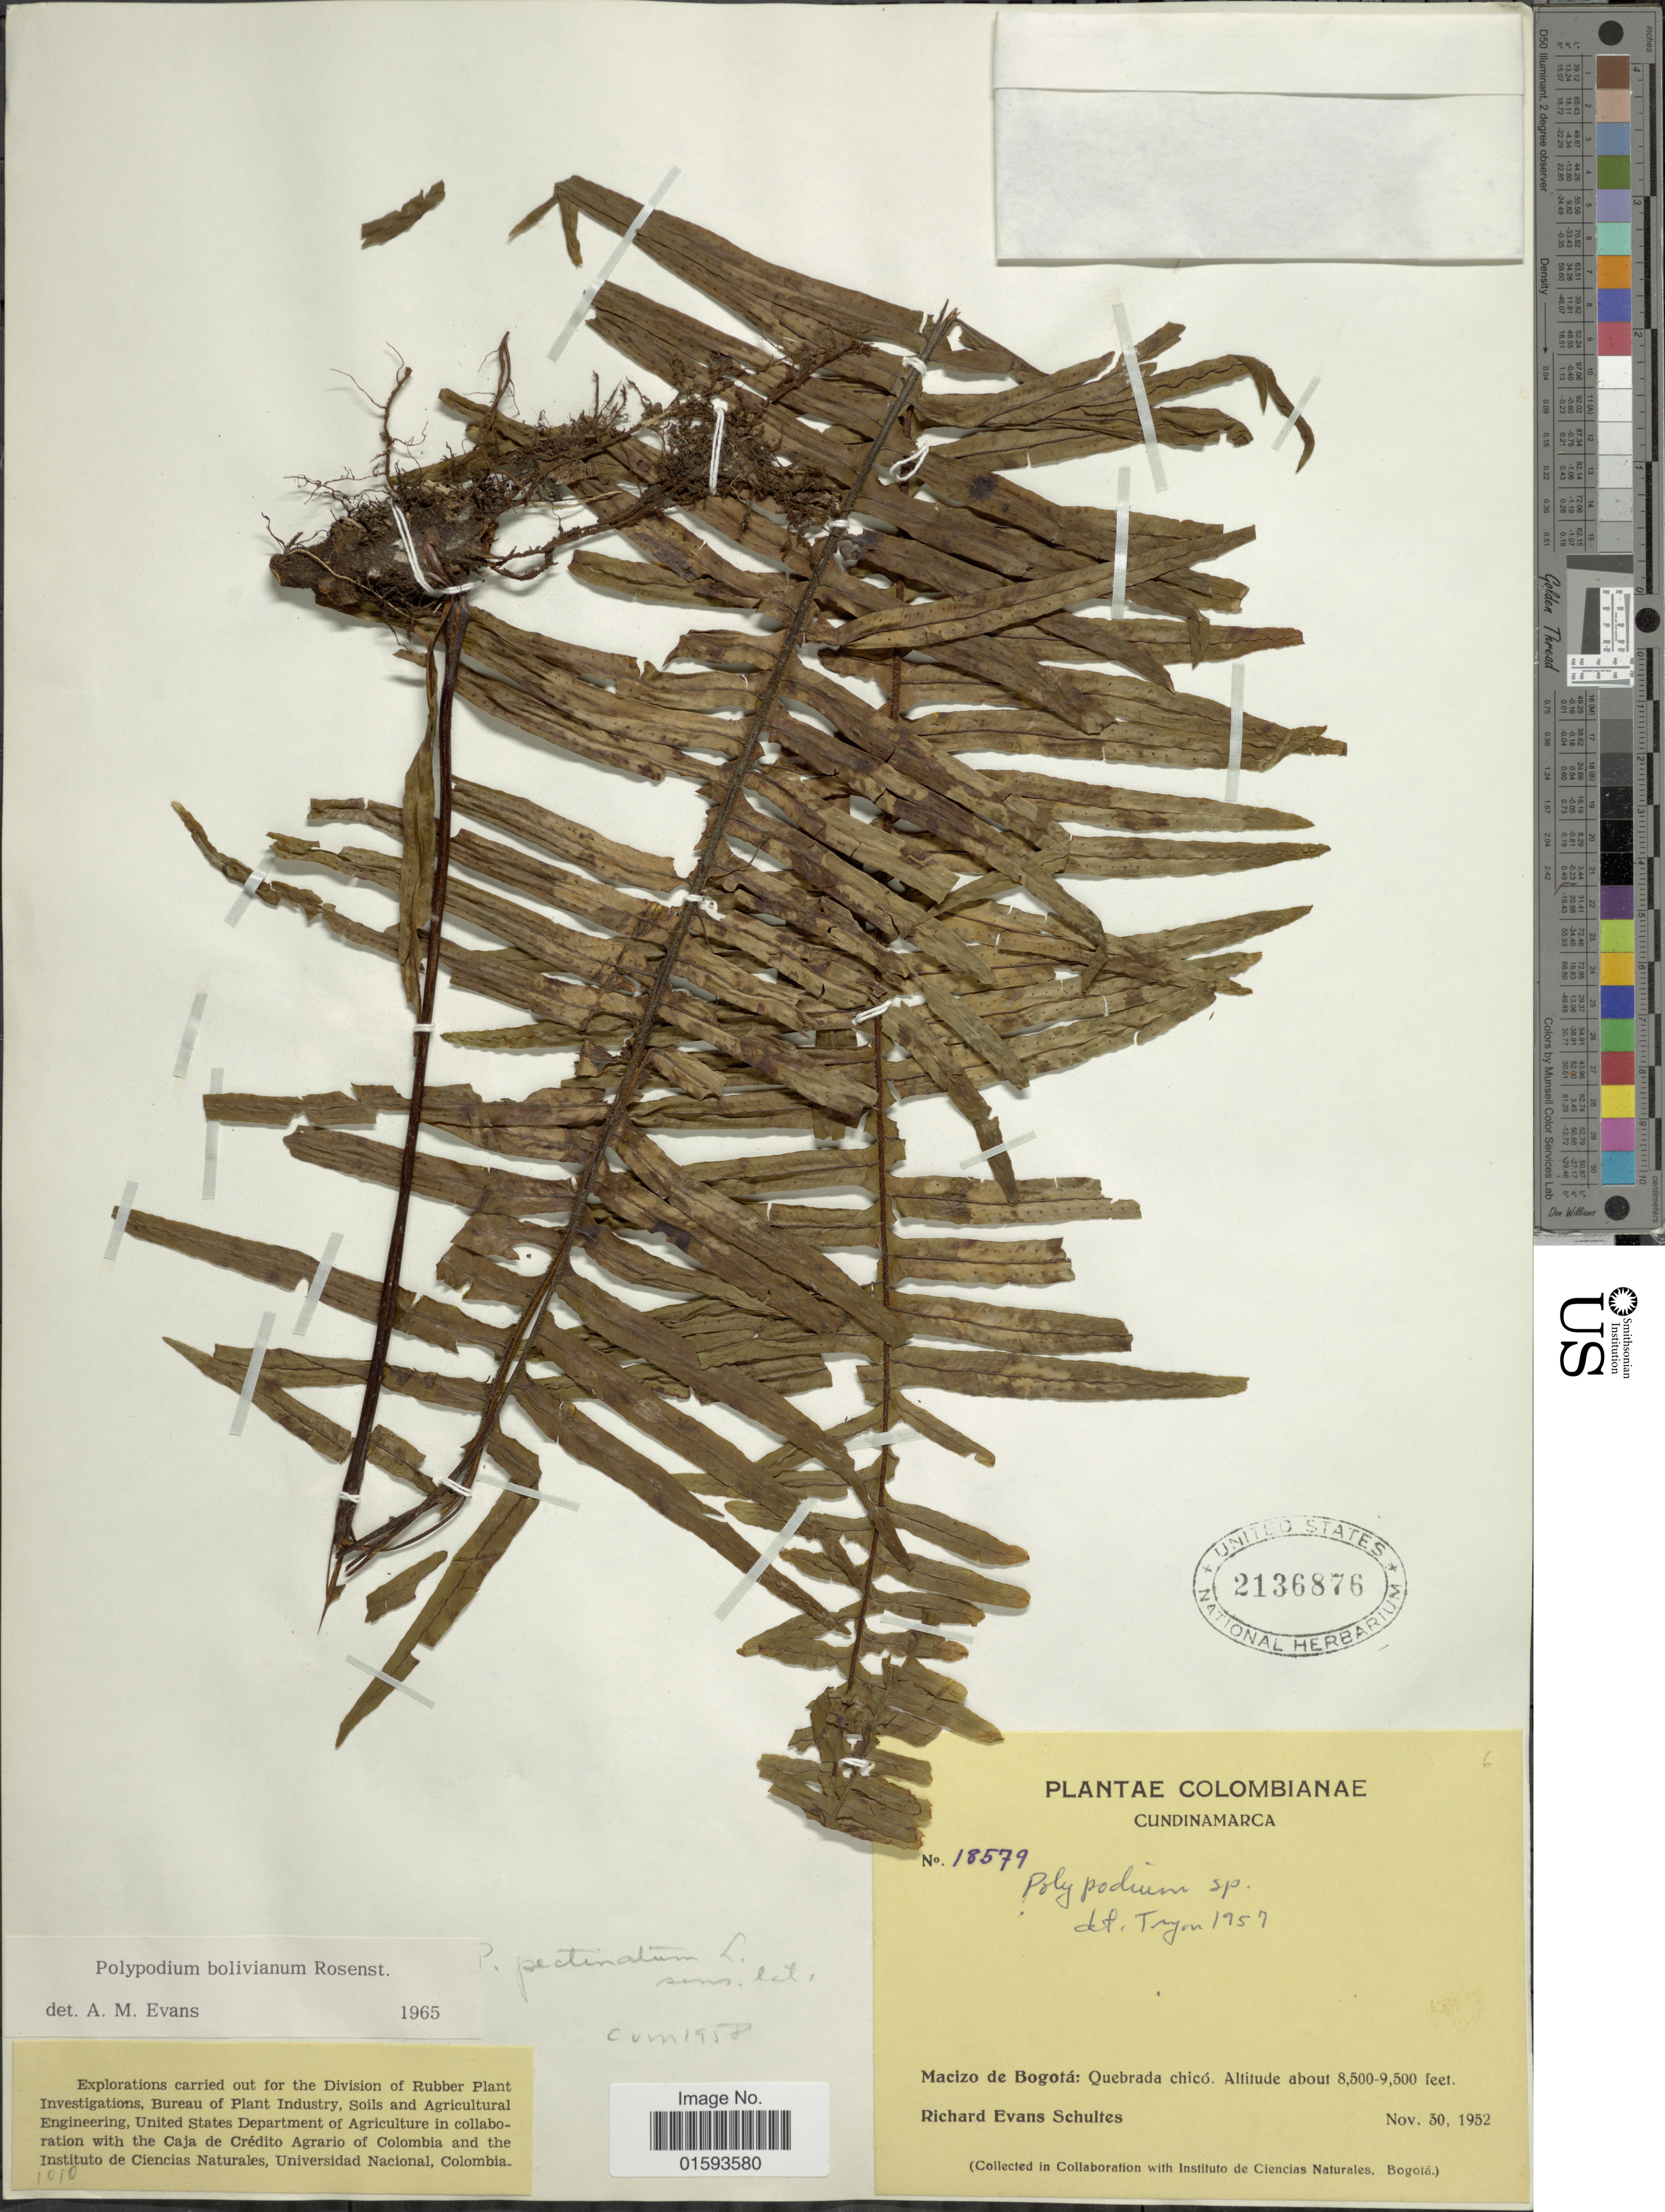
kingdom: Plantae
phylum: Tracheophyta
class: Polypodiopsida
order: Polypodiales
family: Polypodiaceae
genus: Pecluma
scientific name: Pecluma divaricata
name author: (E. Fourn.) Mickel & Beitel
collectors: R. E. Schultes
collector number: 18579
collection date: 1952-11-30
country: Colombia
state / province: Cundinamarca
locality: Macizo de Bogota: Quebrada chico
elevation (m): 2591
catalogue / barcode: US 2136876